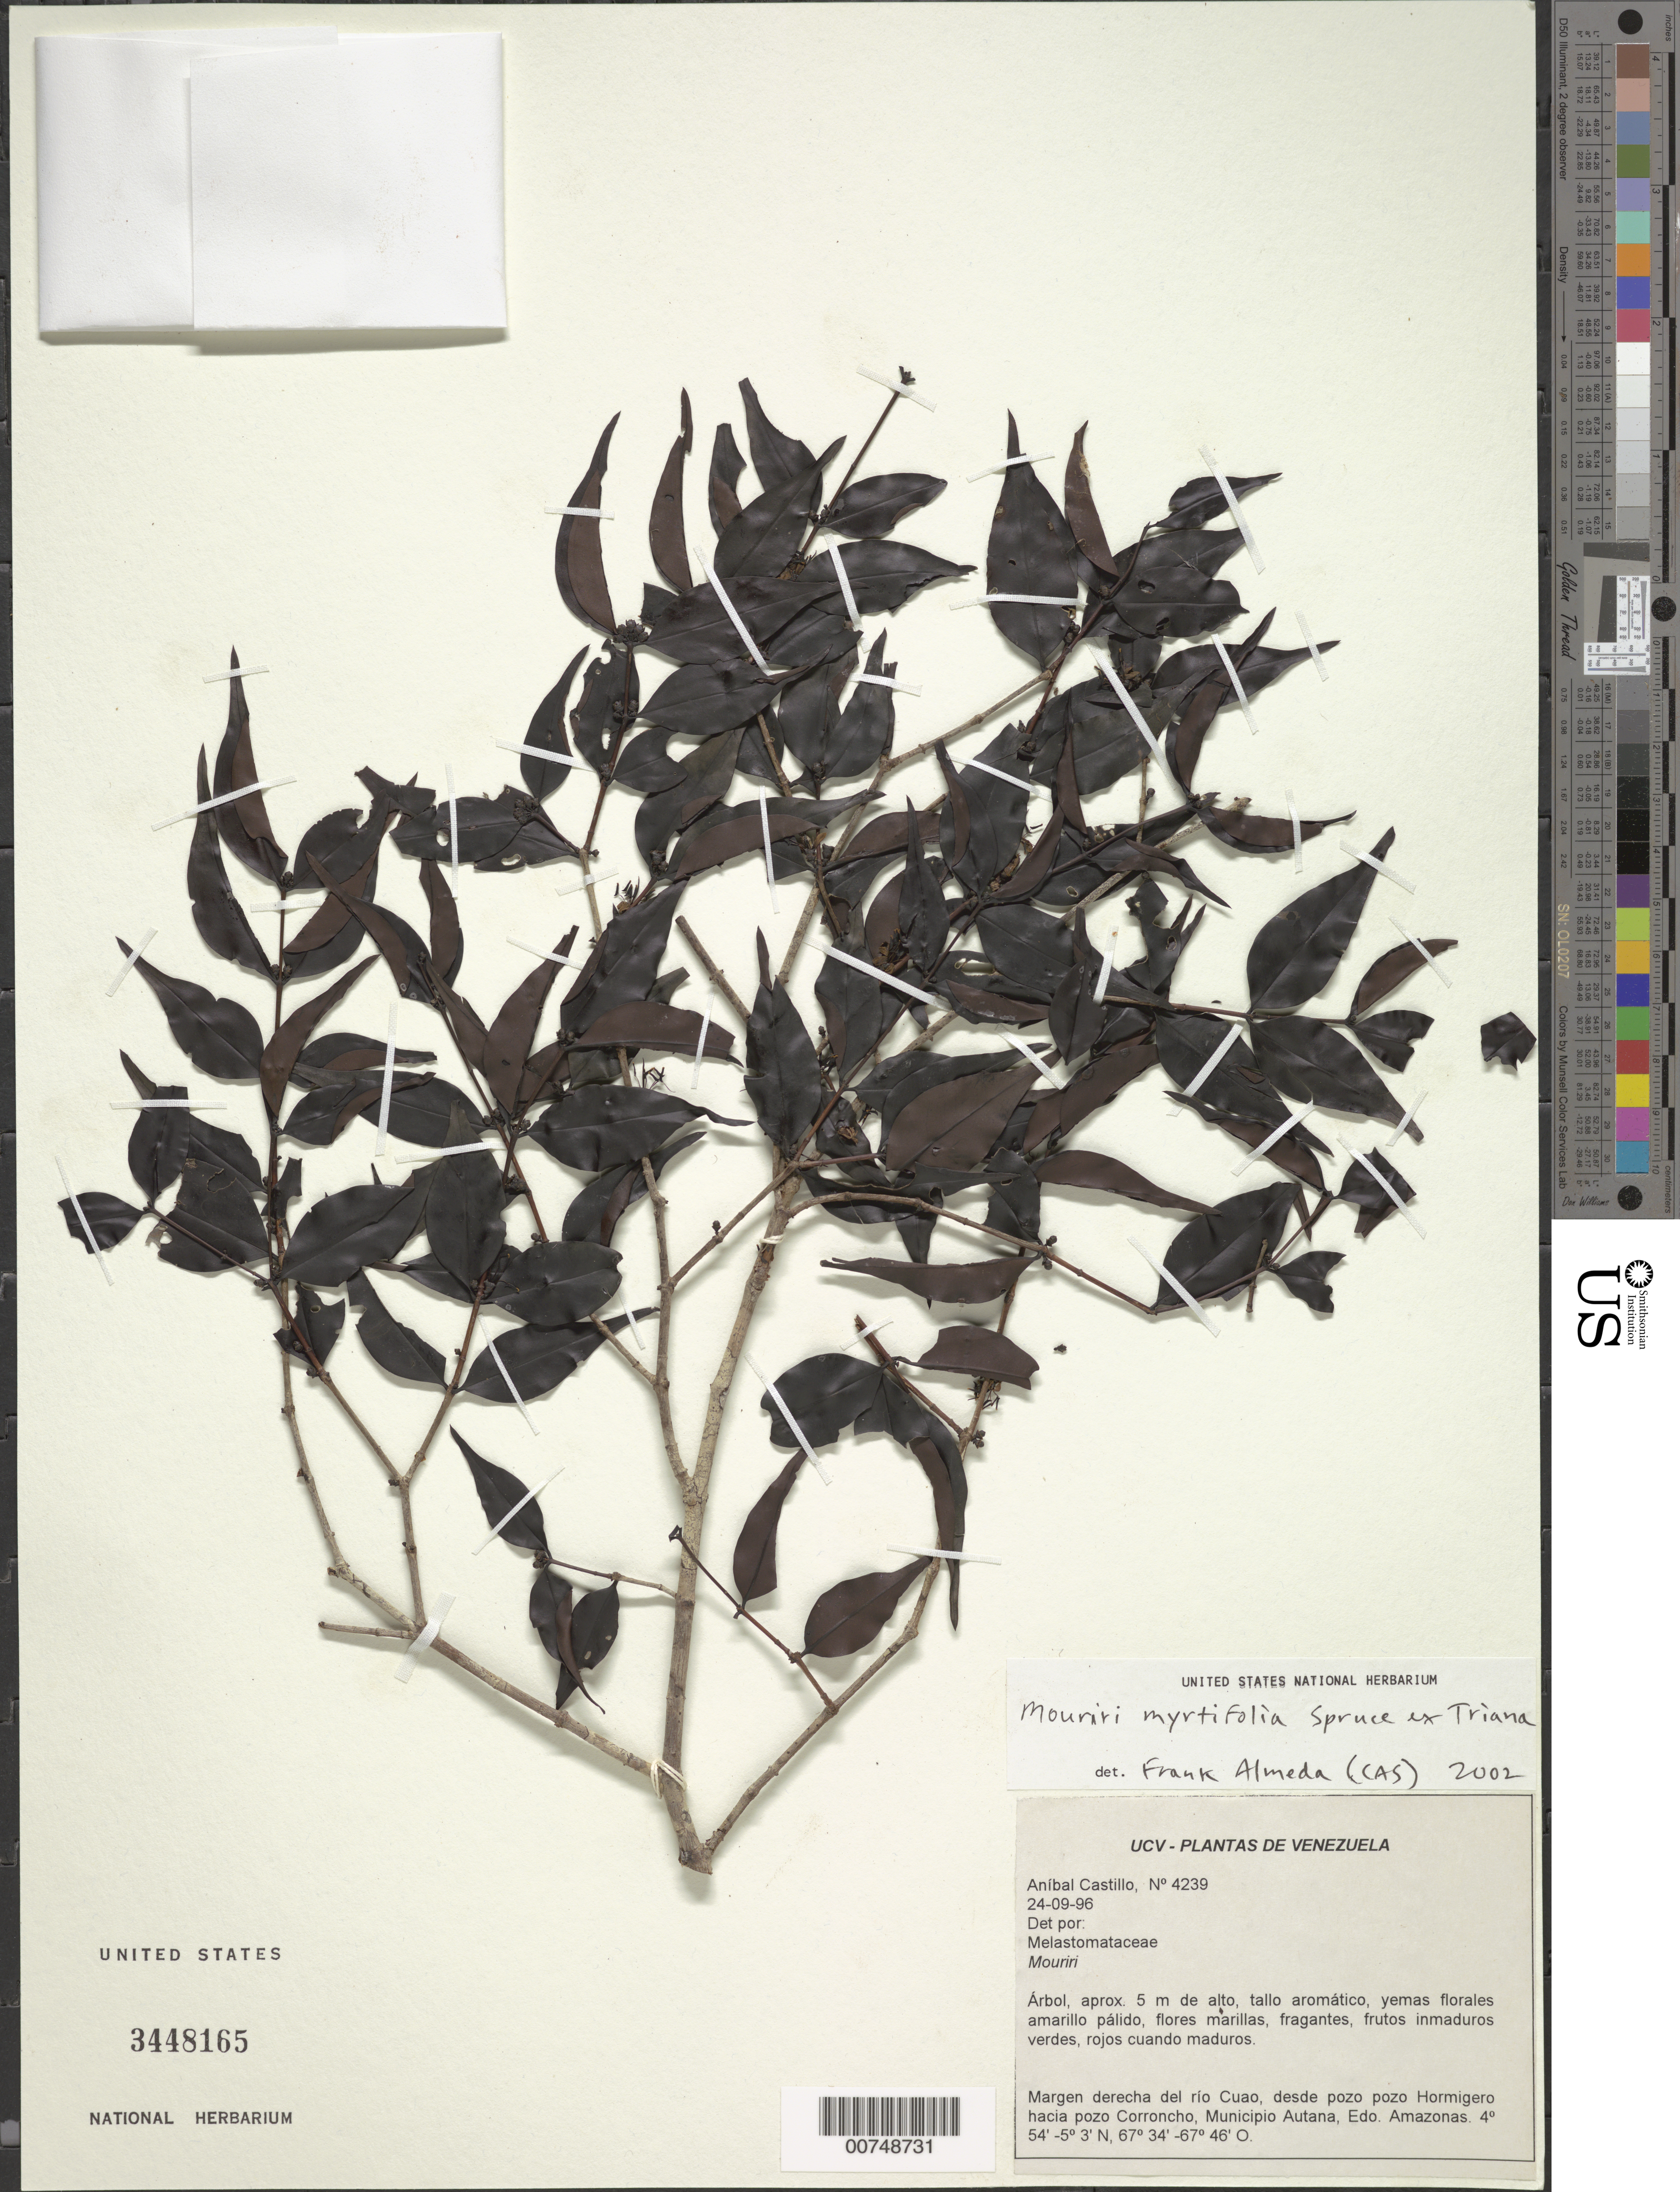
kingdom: Plantae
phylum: Tracheophyta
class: Magnoliopsida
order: Myrtales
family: Melastomataceae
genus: Mouriri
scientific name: Mouriri myrtifolia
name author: Spruce ex Triana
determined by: Almeda, F.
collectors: A. Castillo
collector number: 4239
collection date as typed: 24-Sep-96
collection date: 1996-09-24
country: Venezuela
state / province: Amazonas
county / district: Autana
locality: Mun. Autana, Río Cuao, desde Pozo Hormigero hacia Pozo Corroncho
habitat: Margen derecha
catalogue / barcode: US 3448165